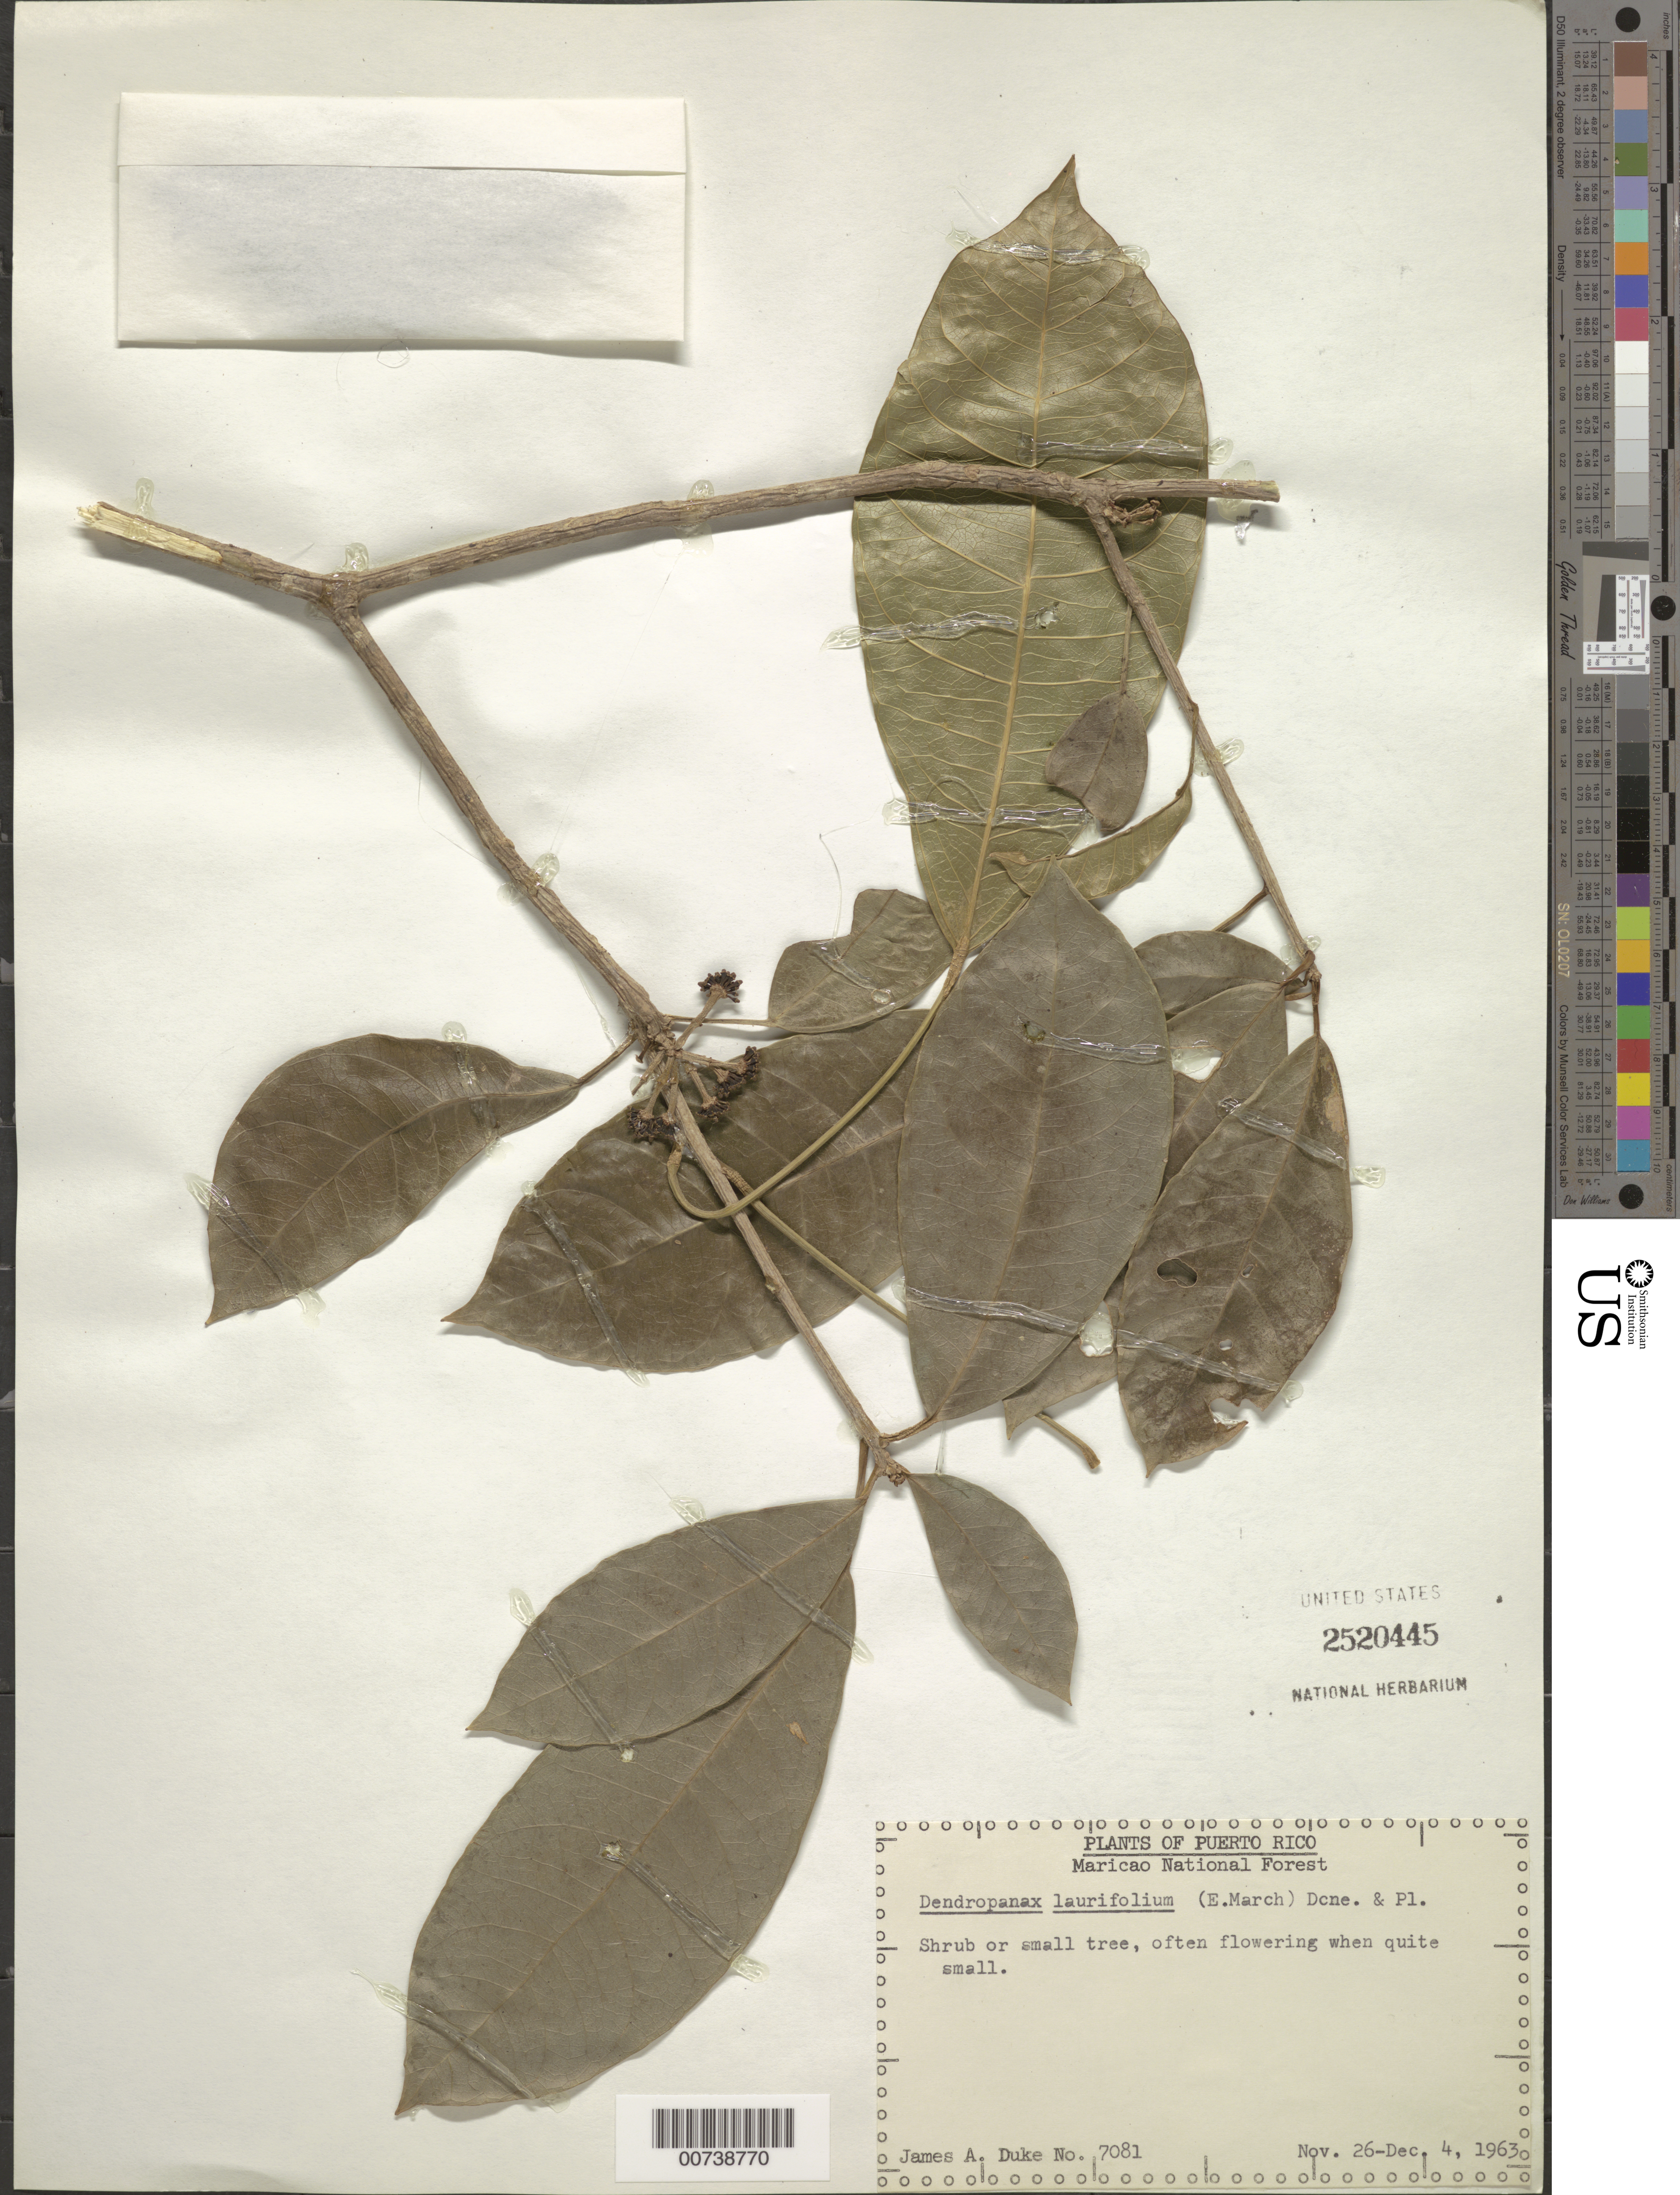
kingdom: Plantae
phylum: Tracheophyta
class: Magnoliopsida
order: Apiales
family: Araliaceae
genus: Dendropanax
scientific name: Dendropanax laurifolius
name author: (Marchal ex Urb.) Decne. & Planch. ex R.C. Schneid.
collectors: J. A. Duke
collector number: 7081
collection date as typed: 26 Nov 1963 to 04 Dec 1963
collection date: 1963-11-26/1963-12-04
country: Puerto Rico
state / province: Maricao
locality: Maricao National Forest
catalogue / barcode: US 2520445